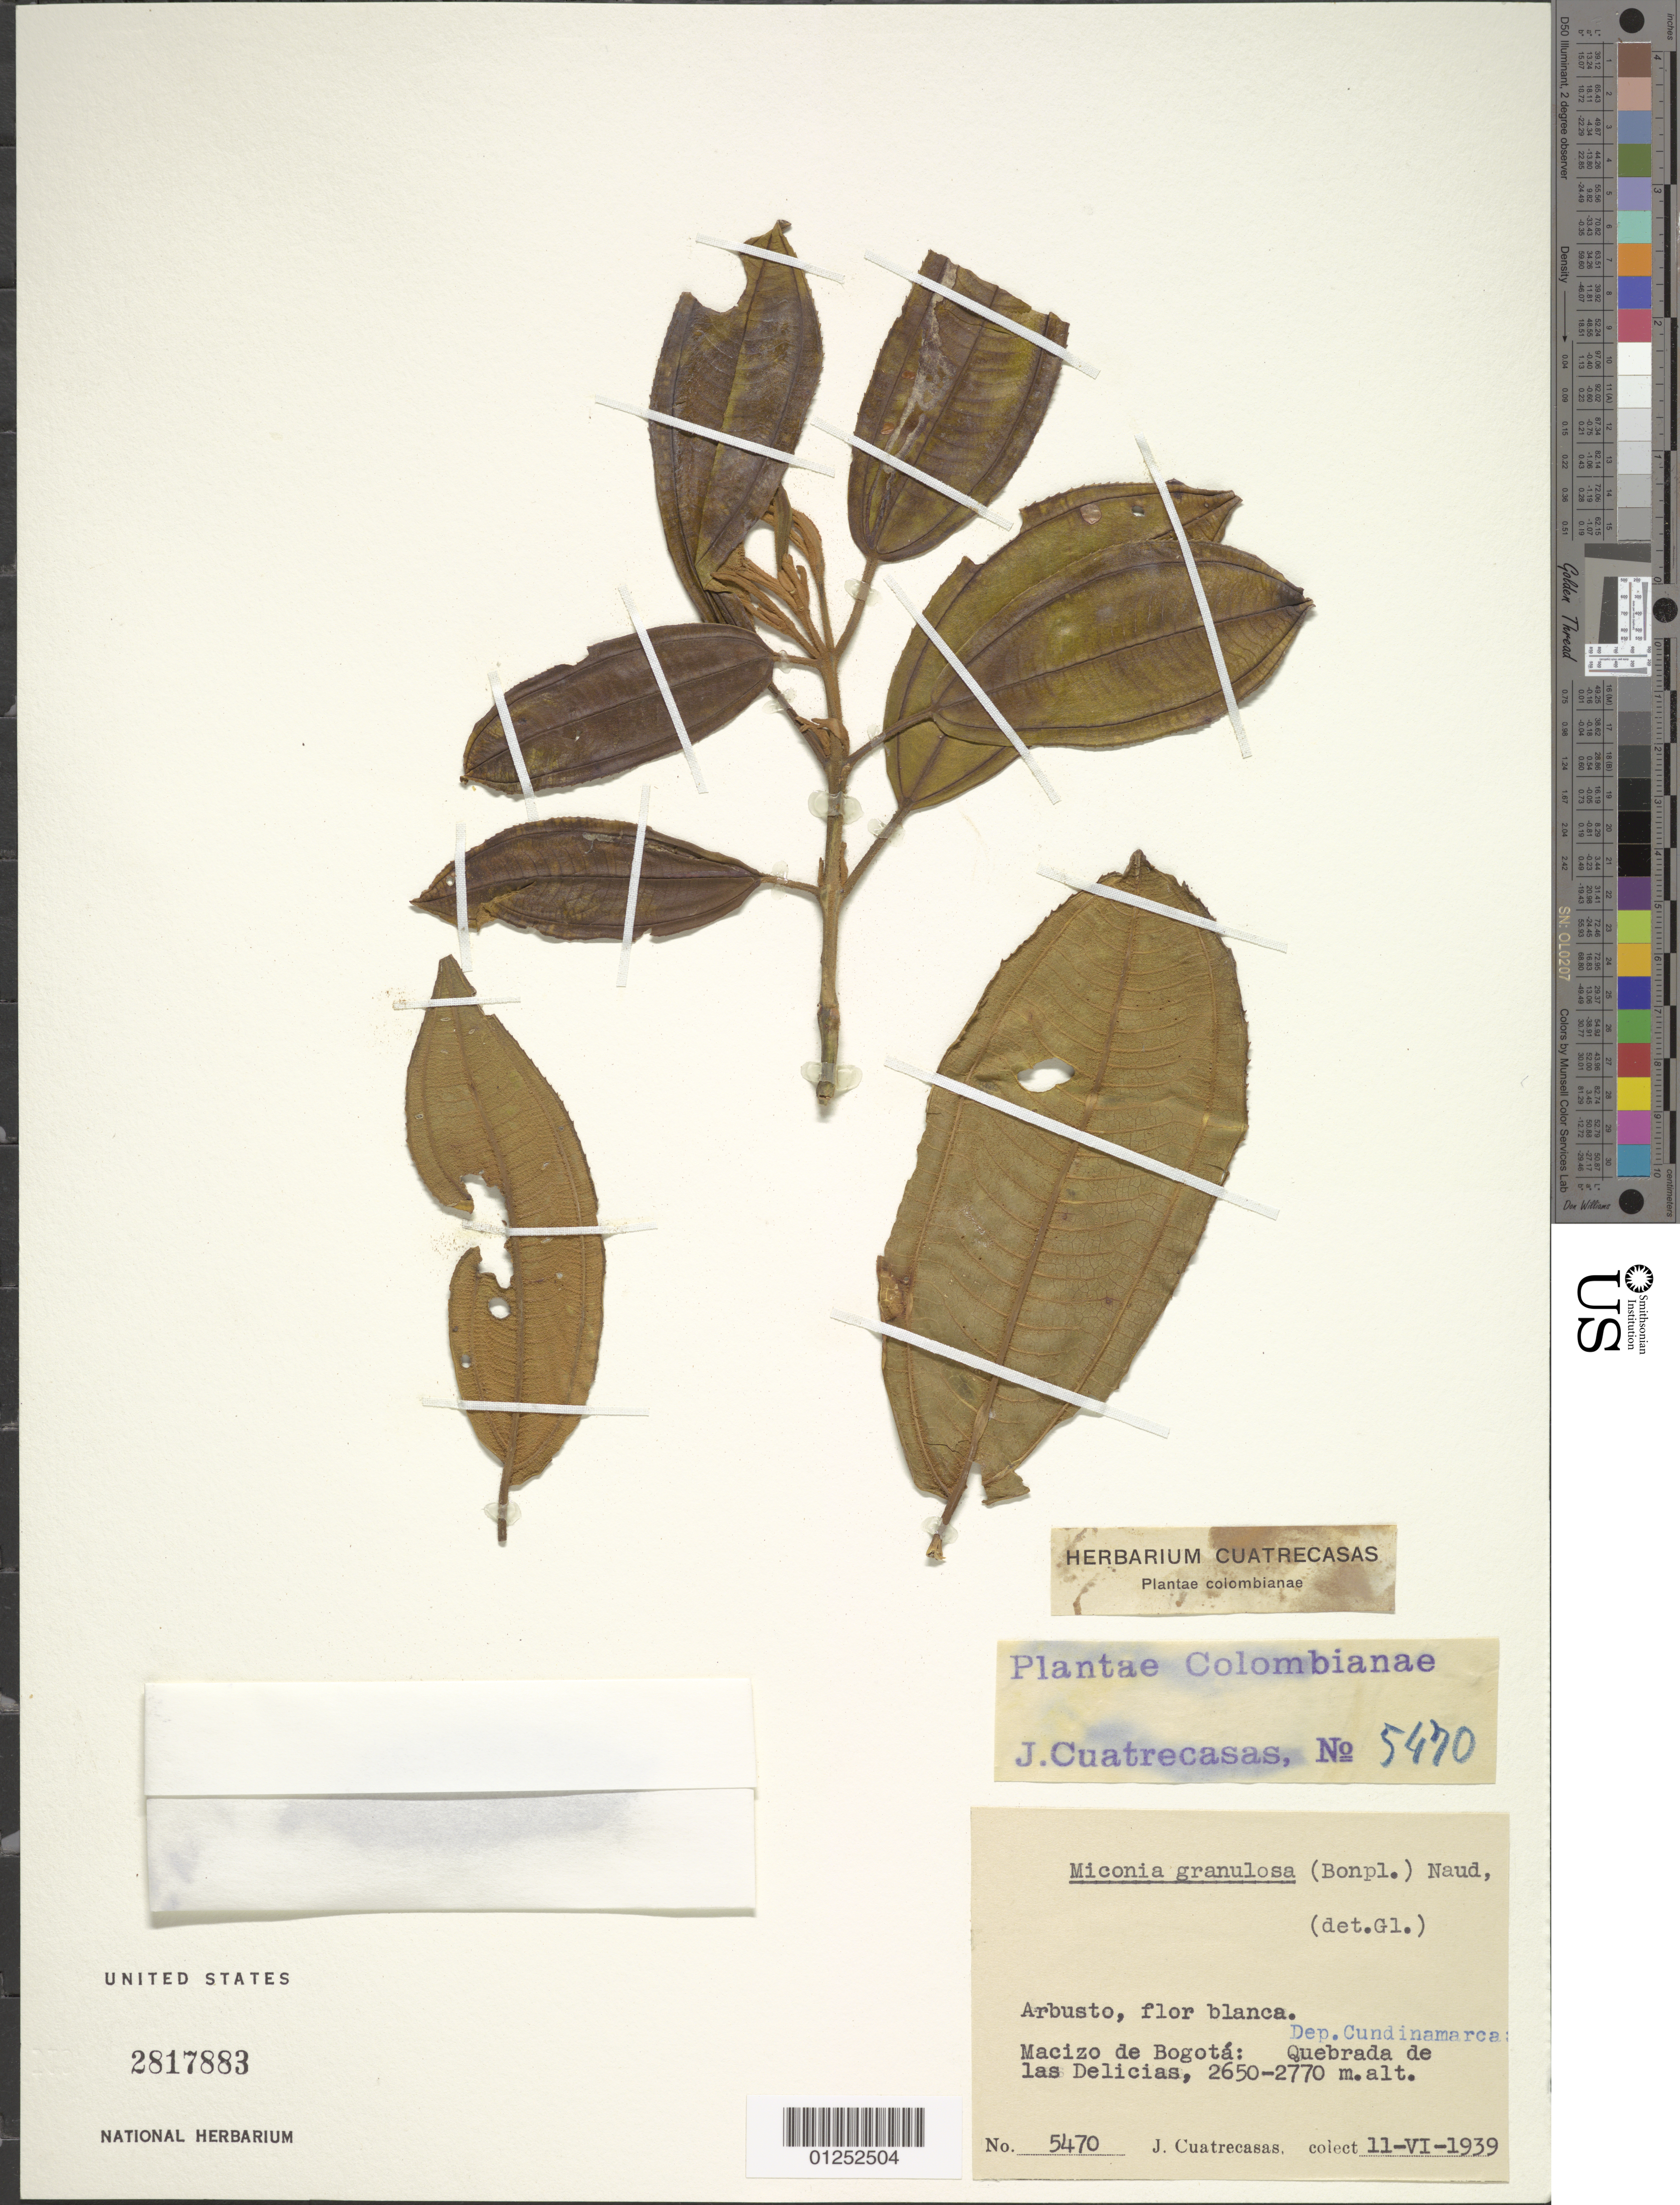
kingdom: Plantae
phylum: Tracheophyta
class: Magnoliopsida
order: Myrtales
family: Melastomataceae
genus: Miconia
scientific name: Miconia biappendiculata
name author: (Naudin) L. Uribe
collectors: J. Cuatrecasas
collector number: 5470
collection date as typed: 11 Jun 1939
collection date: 1939-06-11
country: Colombia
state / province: Cundinamarca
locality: Macizo de Bogota, Quebrada de las Delicias.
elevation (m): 2650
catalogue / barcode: US 2817883